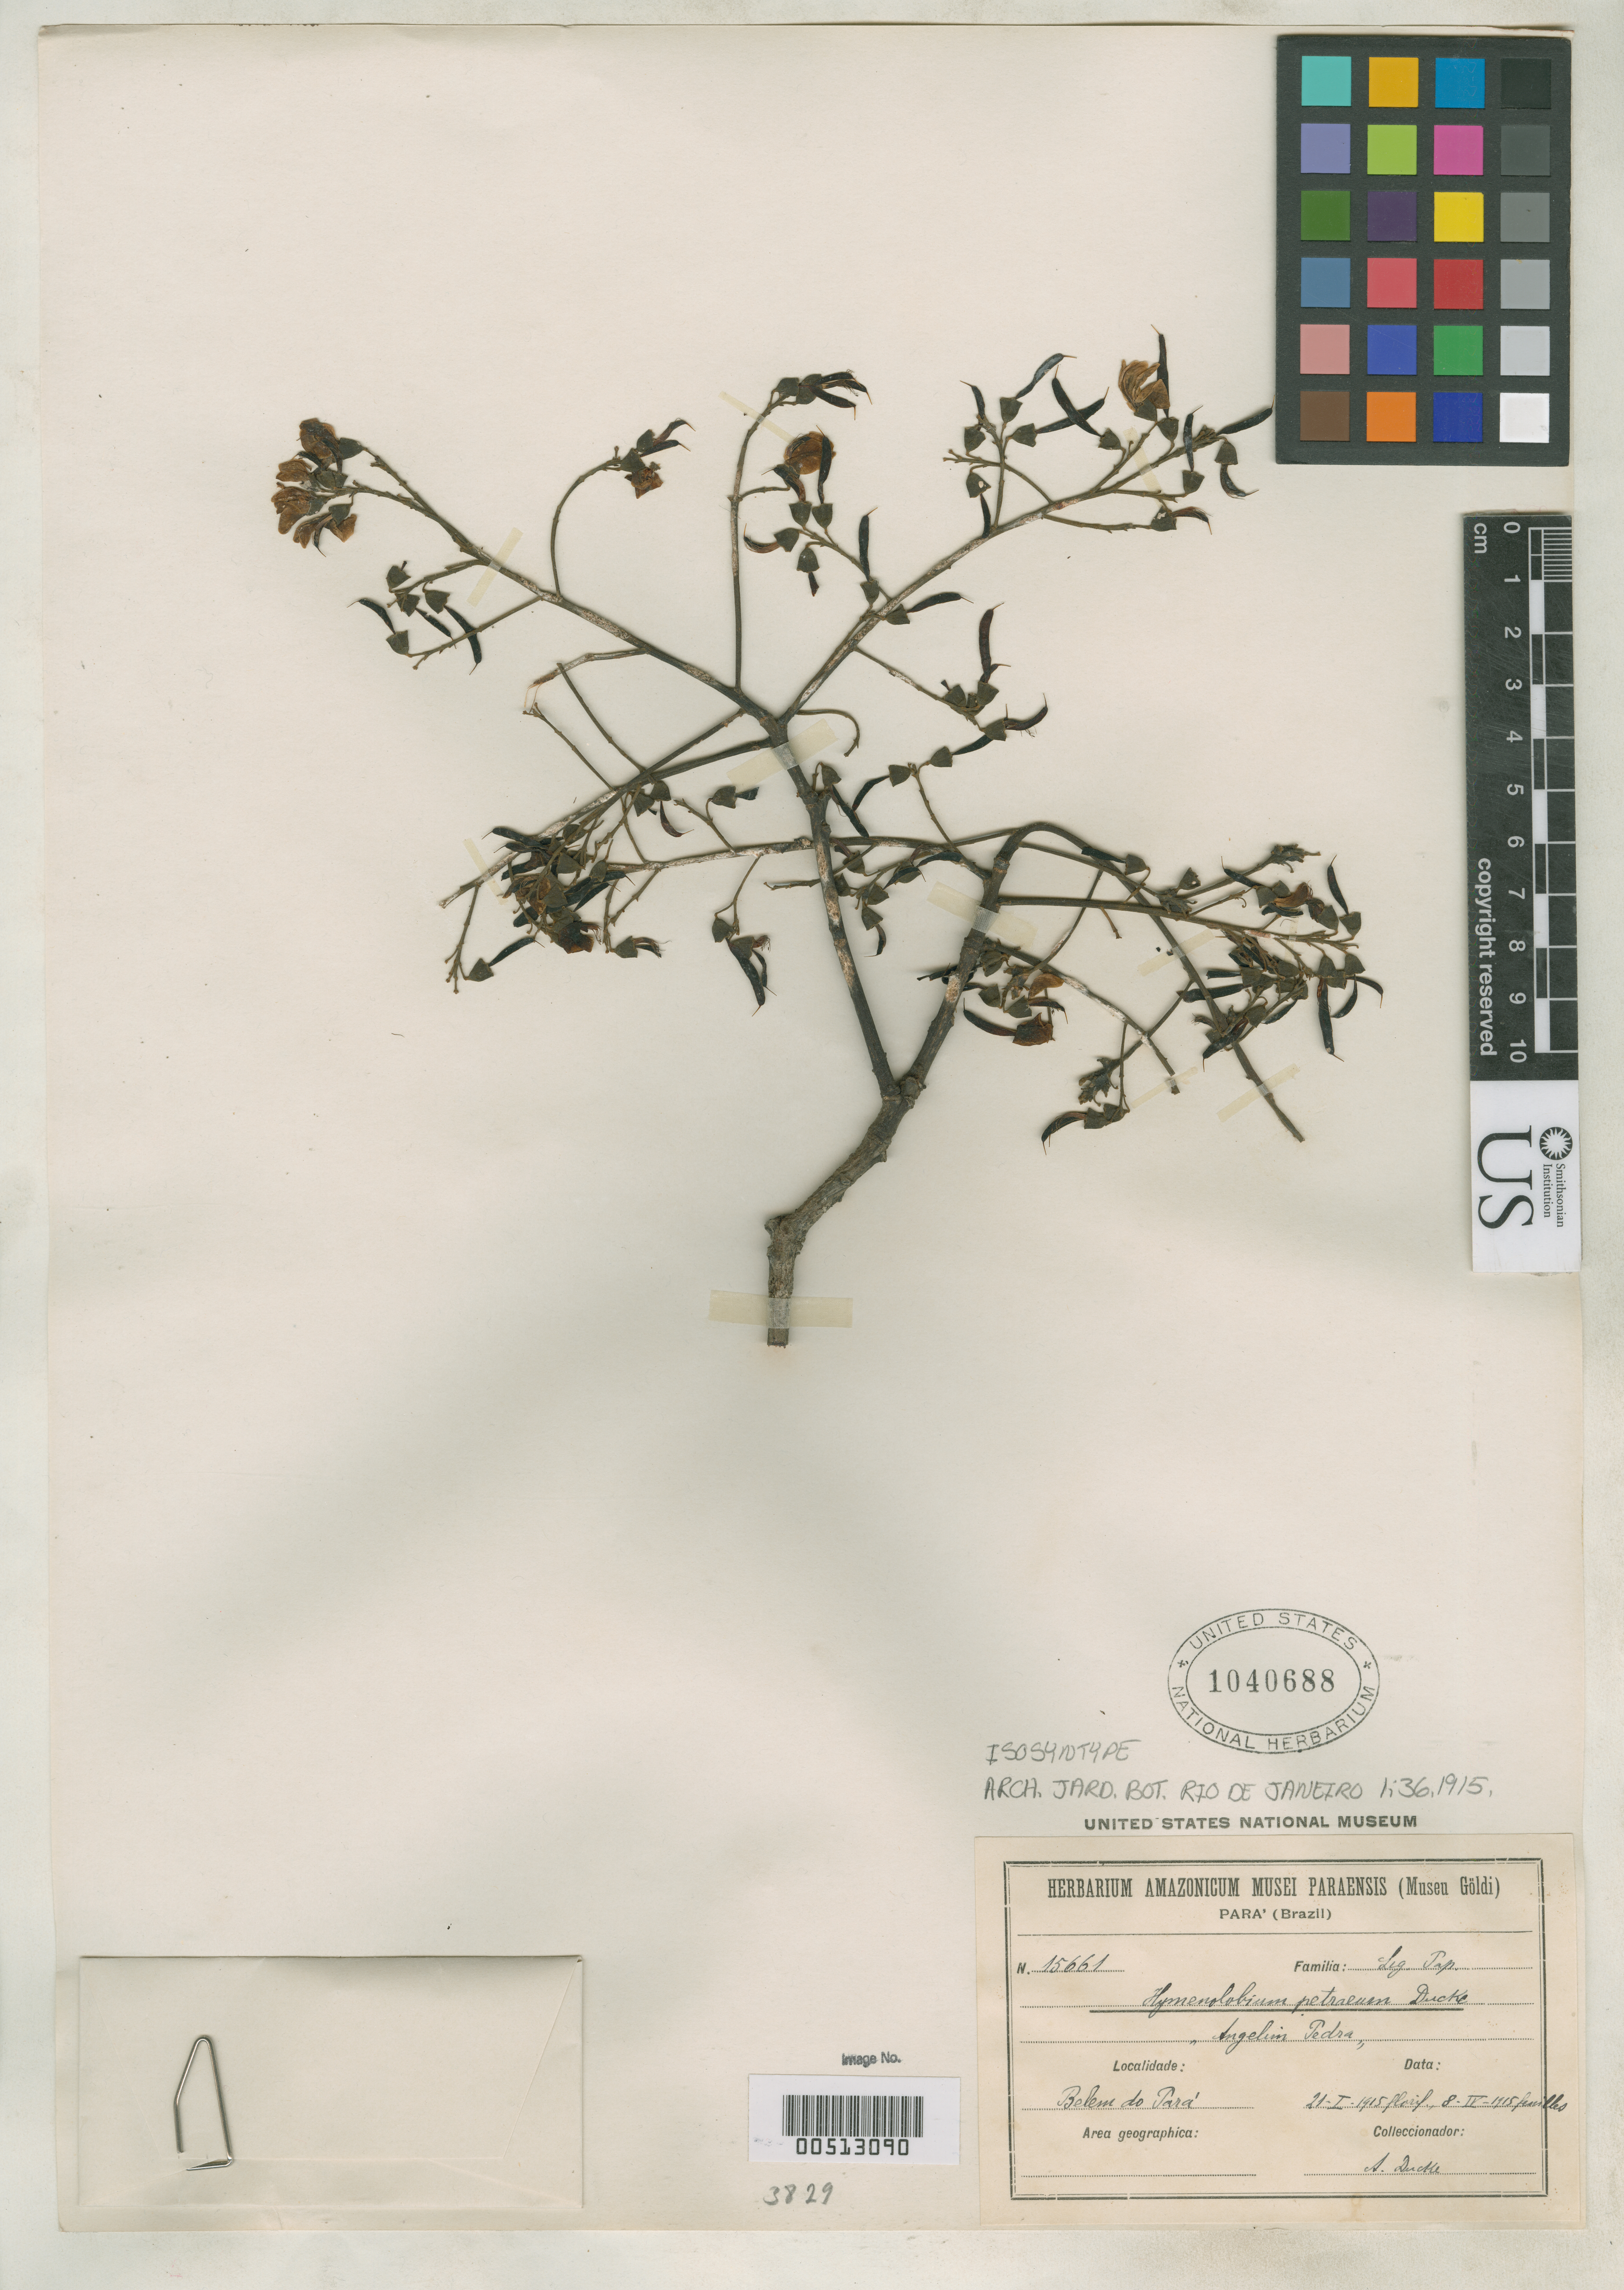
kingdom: Plantae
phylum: Tracheophyta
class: Magnoliopsida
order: Fabales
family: Fabaceae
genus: Hymenolobium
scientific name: Hymenolobium petraeum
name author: Ducke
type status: Isosyntype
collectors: A. Ducke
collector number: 15661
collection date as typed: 21 Jan 1915 and 08 May 1915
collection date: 1915-01-21,1915-05-08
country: Brazil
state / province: Pará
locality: Belem do Para.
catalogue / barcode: US 1040688